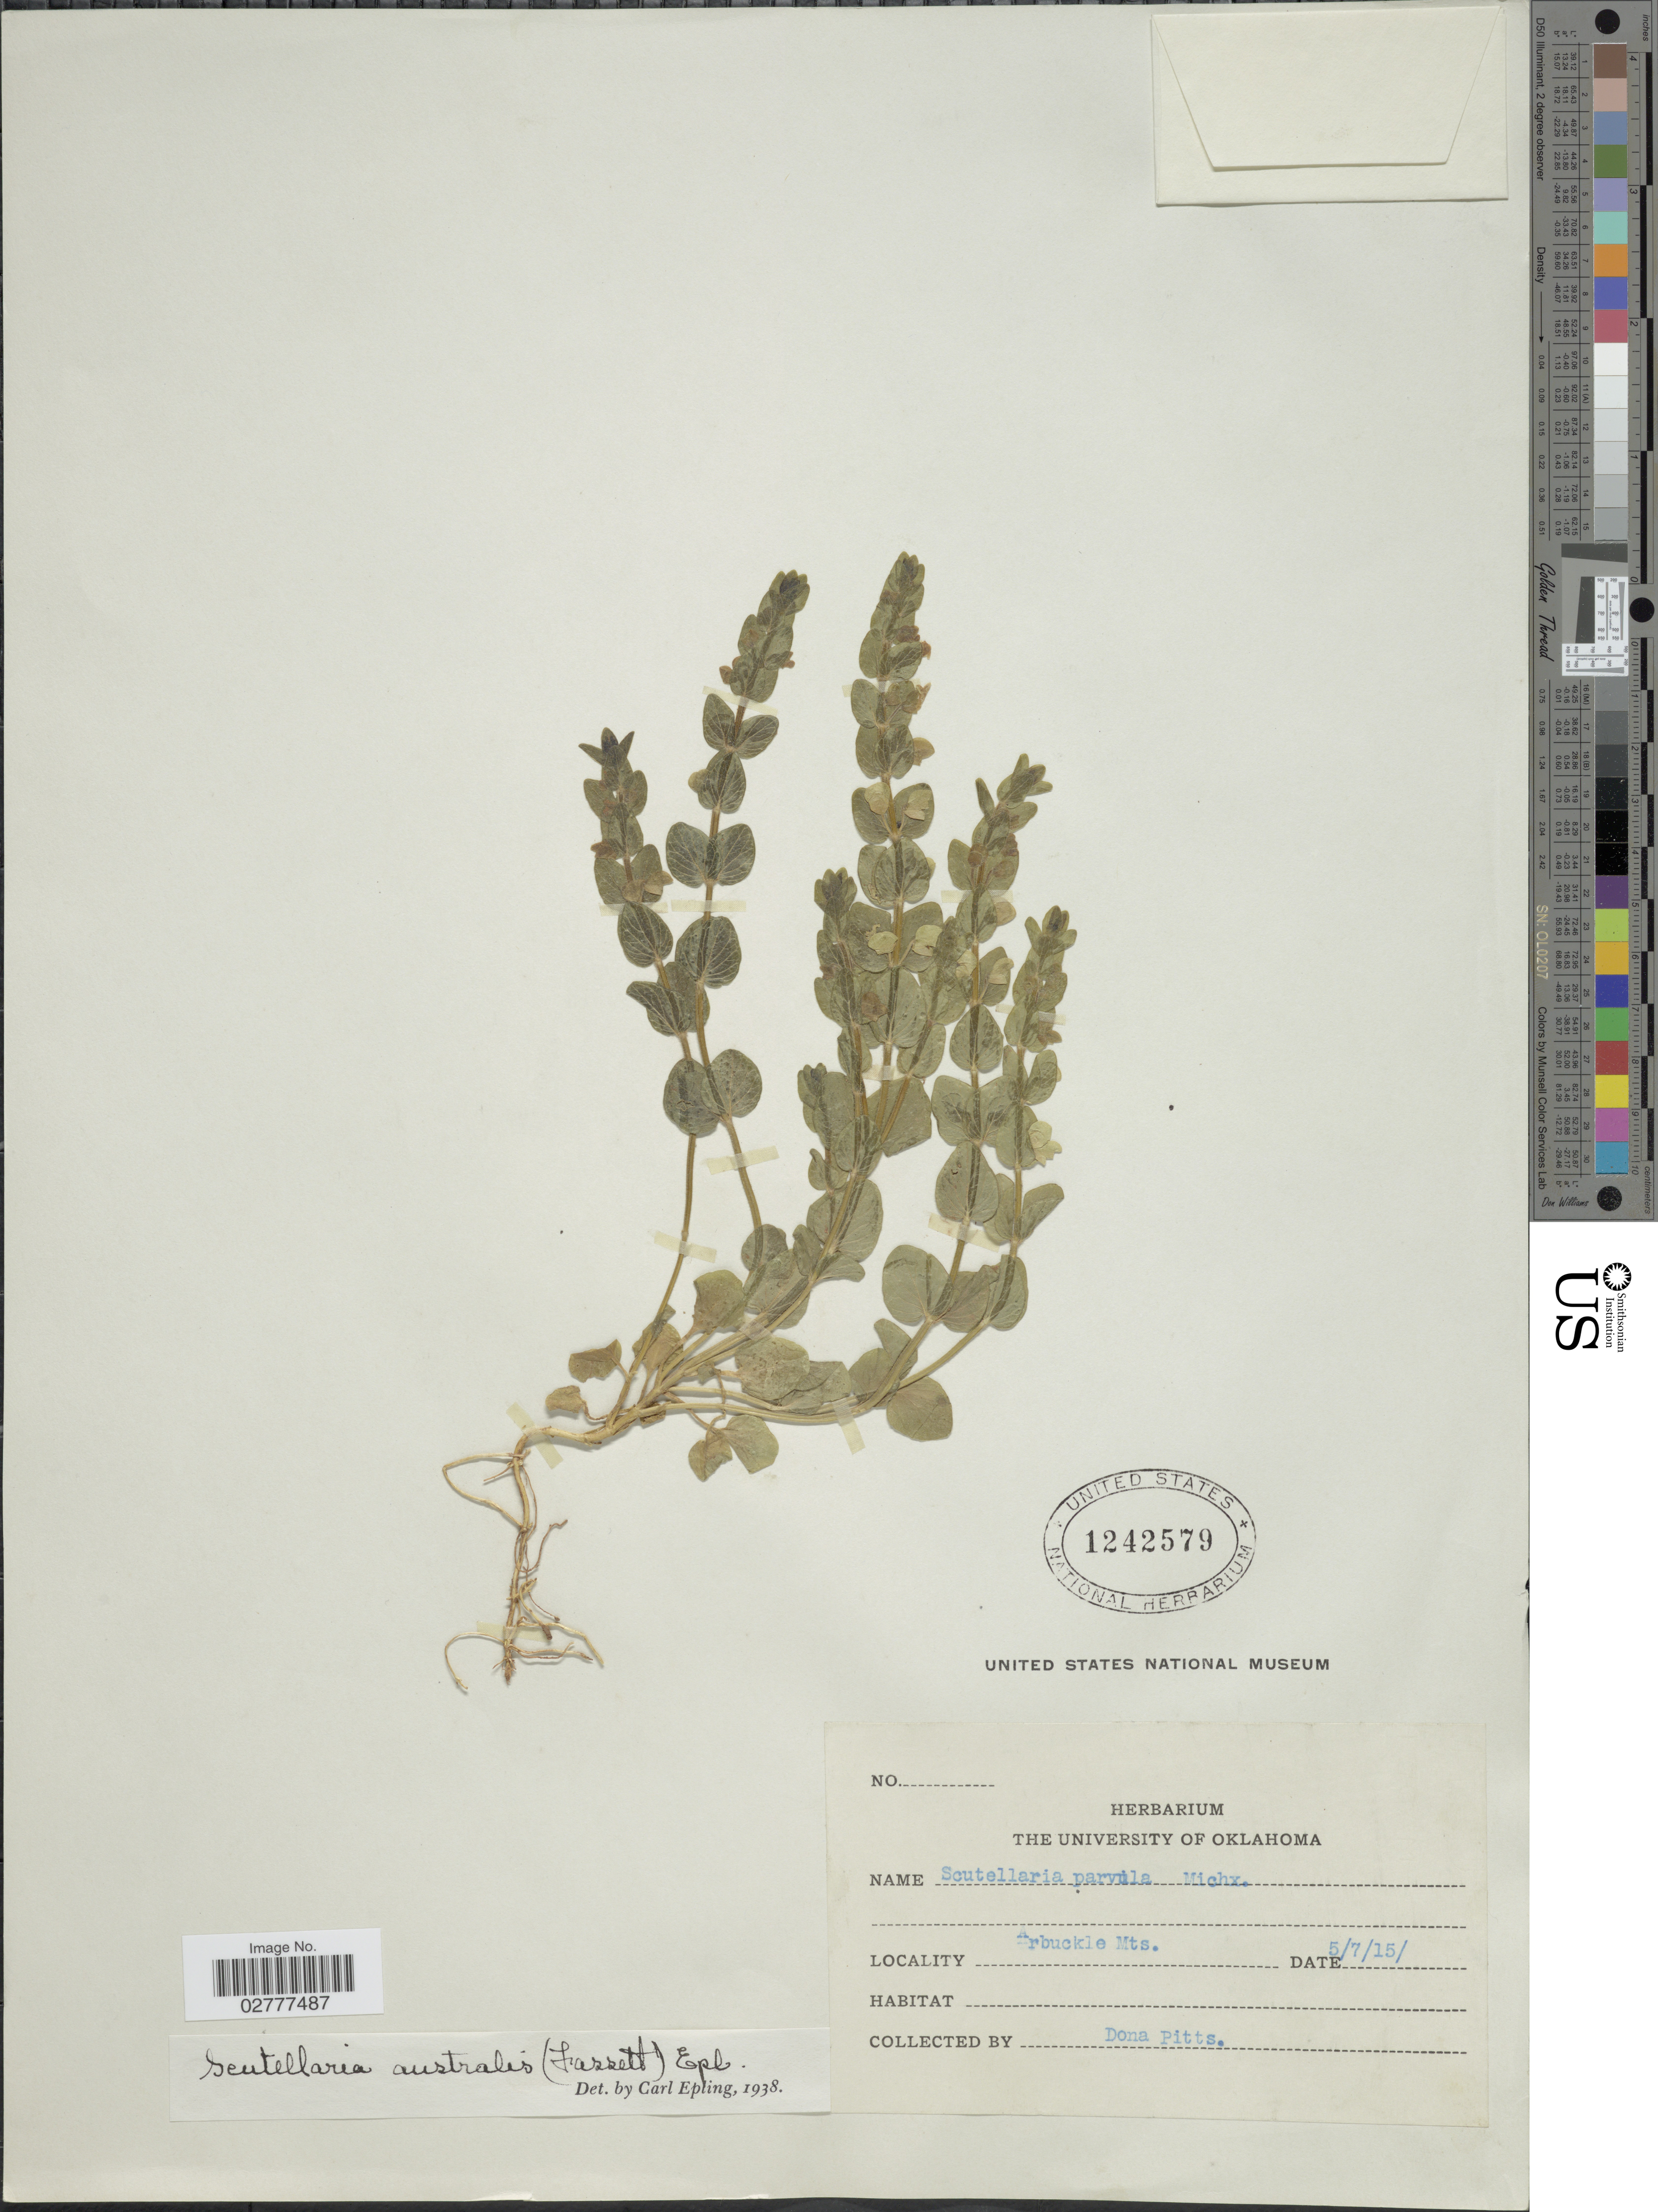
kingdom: Plantae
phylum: Tracheophyta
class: Magnoliopsida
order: Lamiales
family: Lamiaceae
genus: Scutellaria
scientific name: Scutellaria australis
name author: (Fassett) Epling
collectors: D. Pitts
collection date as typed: Transcribed d/m/y: 7/5/15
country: United States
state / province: Oklahoma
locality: Arbuckle Mts.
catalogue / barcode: US 1242579